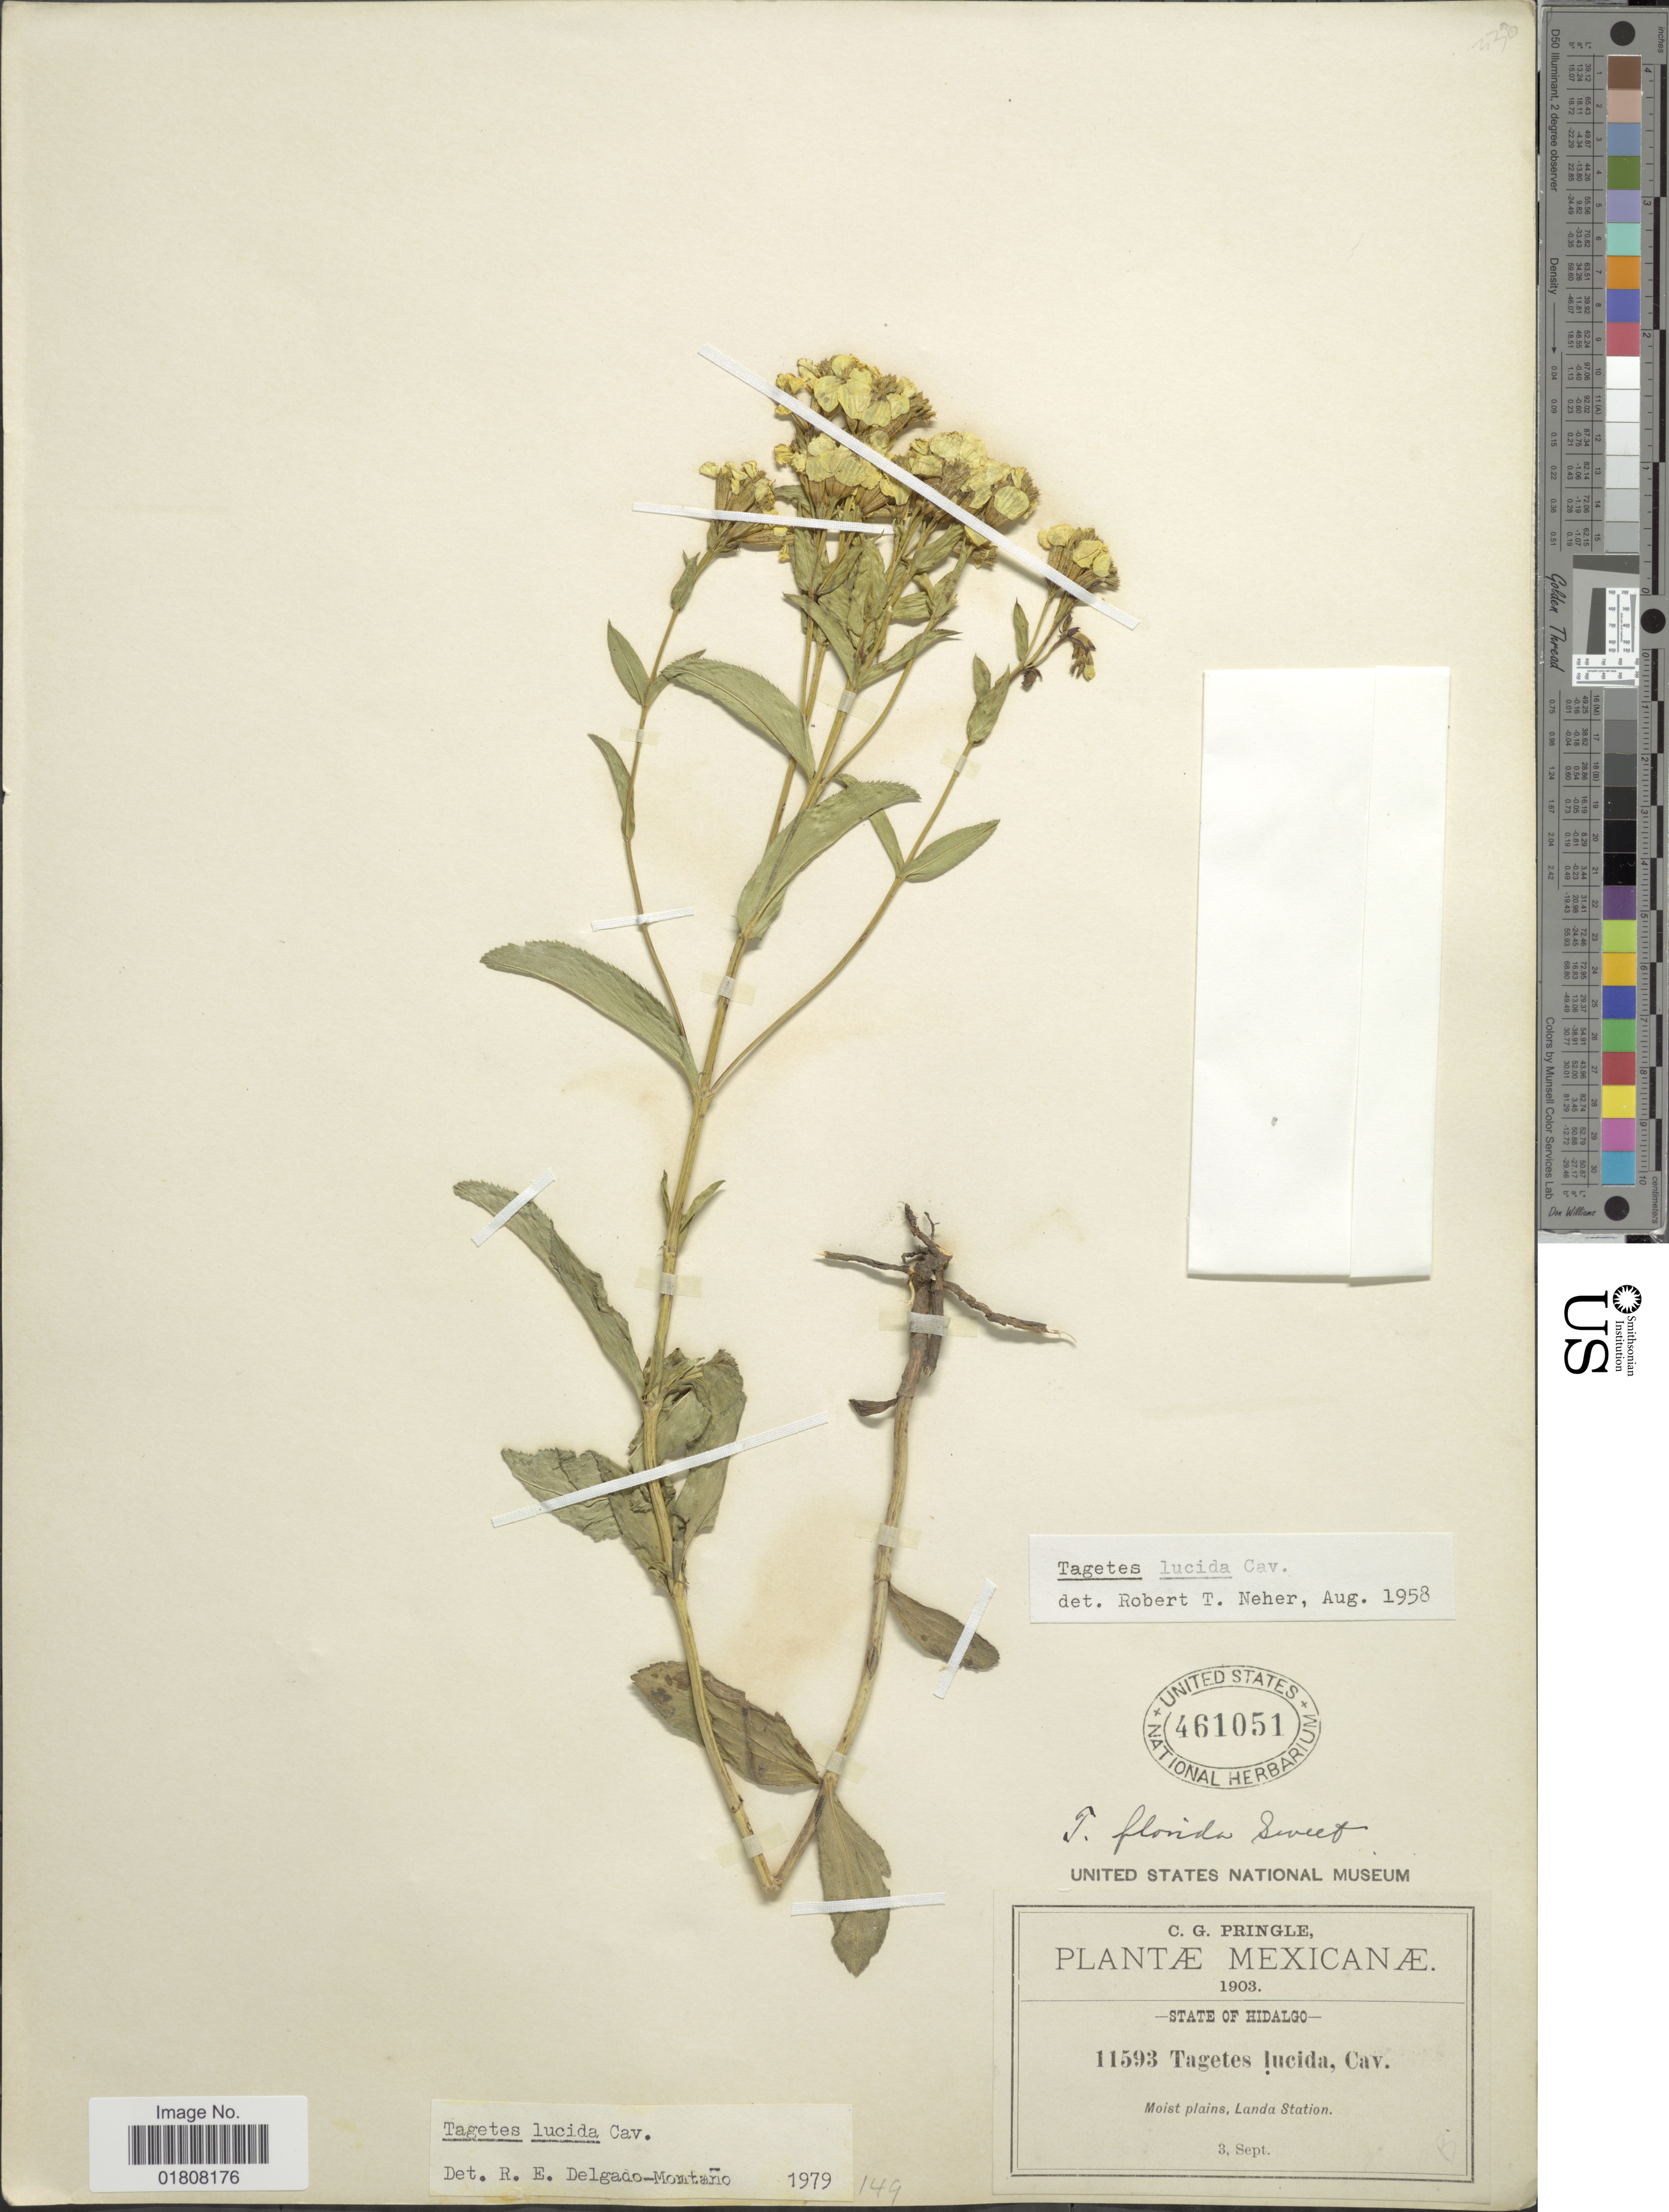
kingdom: Plantae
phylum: Tracheophyta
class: Magnoliopsida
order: Asterales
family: Asteraceae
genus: Tagetes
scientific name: Tagetes lucida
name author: Cav.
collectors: C. G. Pringle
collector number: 11593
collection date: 1903-09-03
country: Mexico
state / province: Hidalgo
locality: Moist plains, Landa Station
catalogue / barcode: US 461051